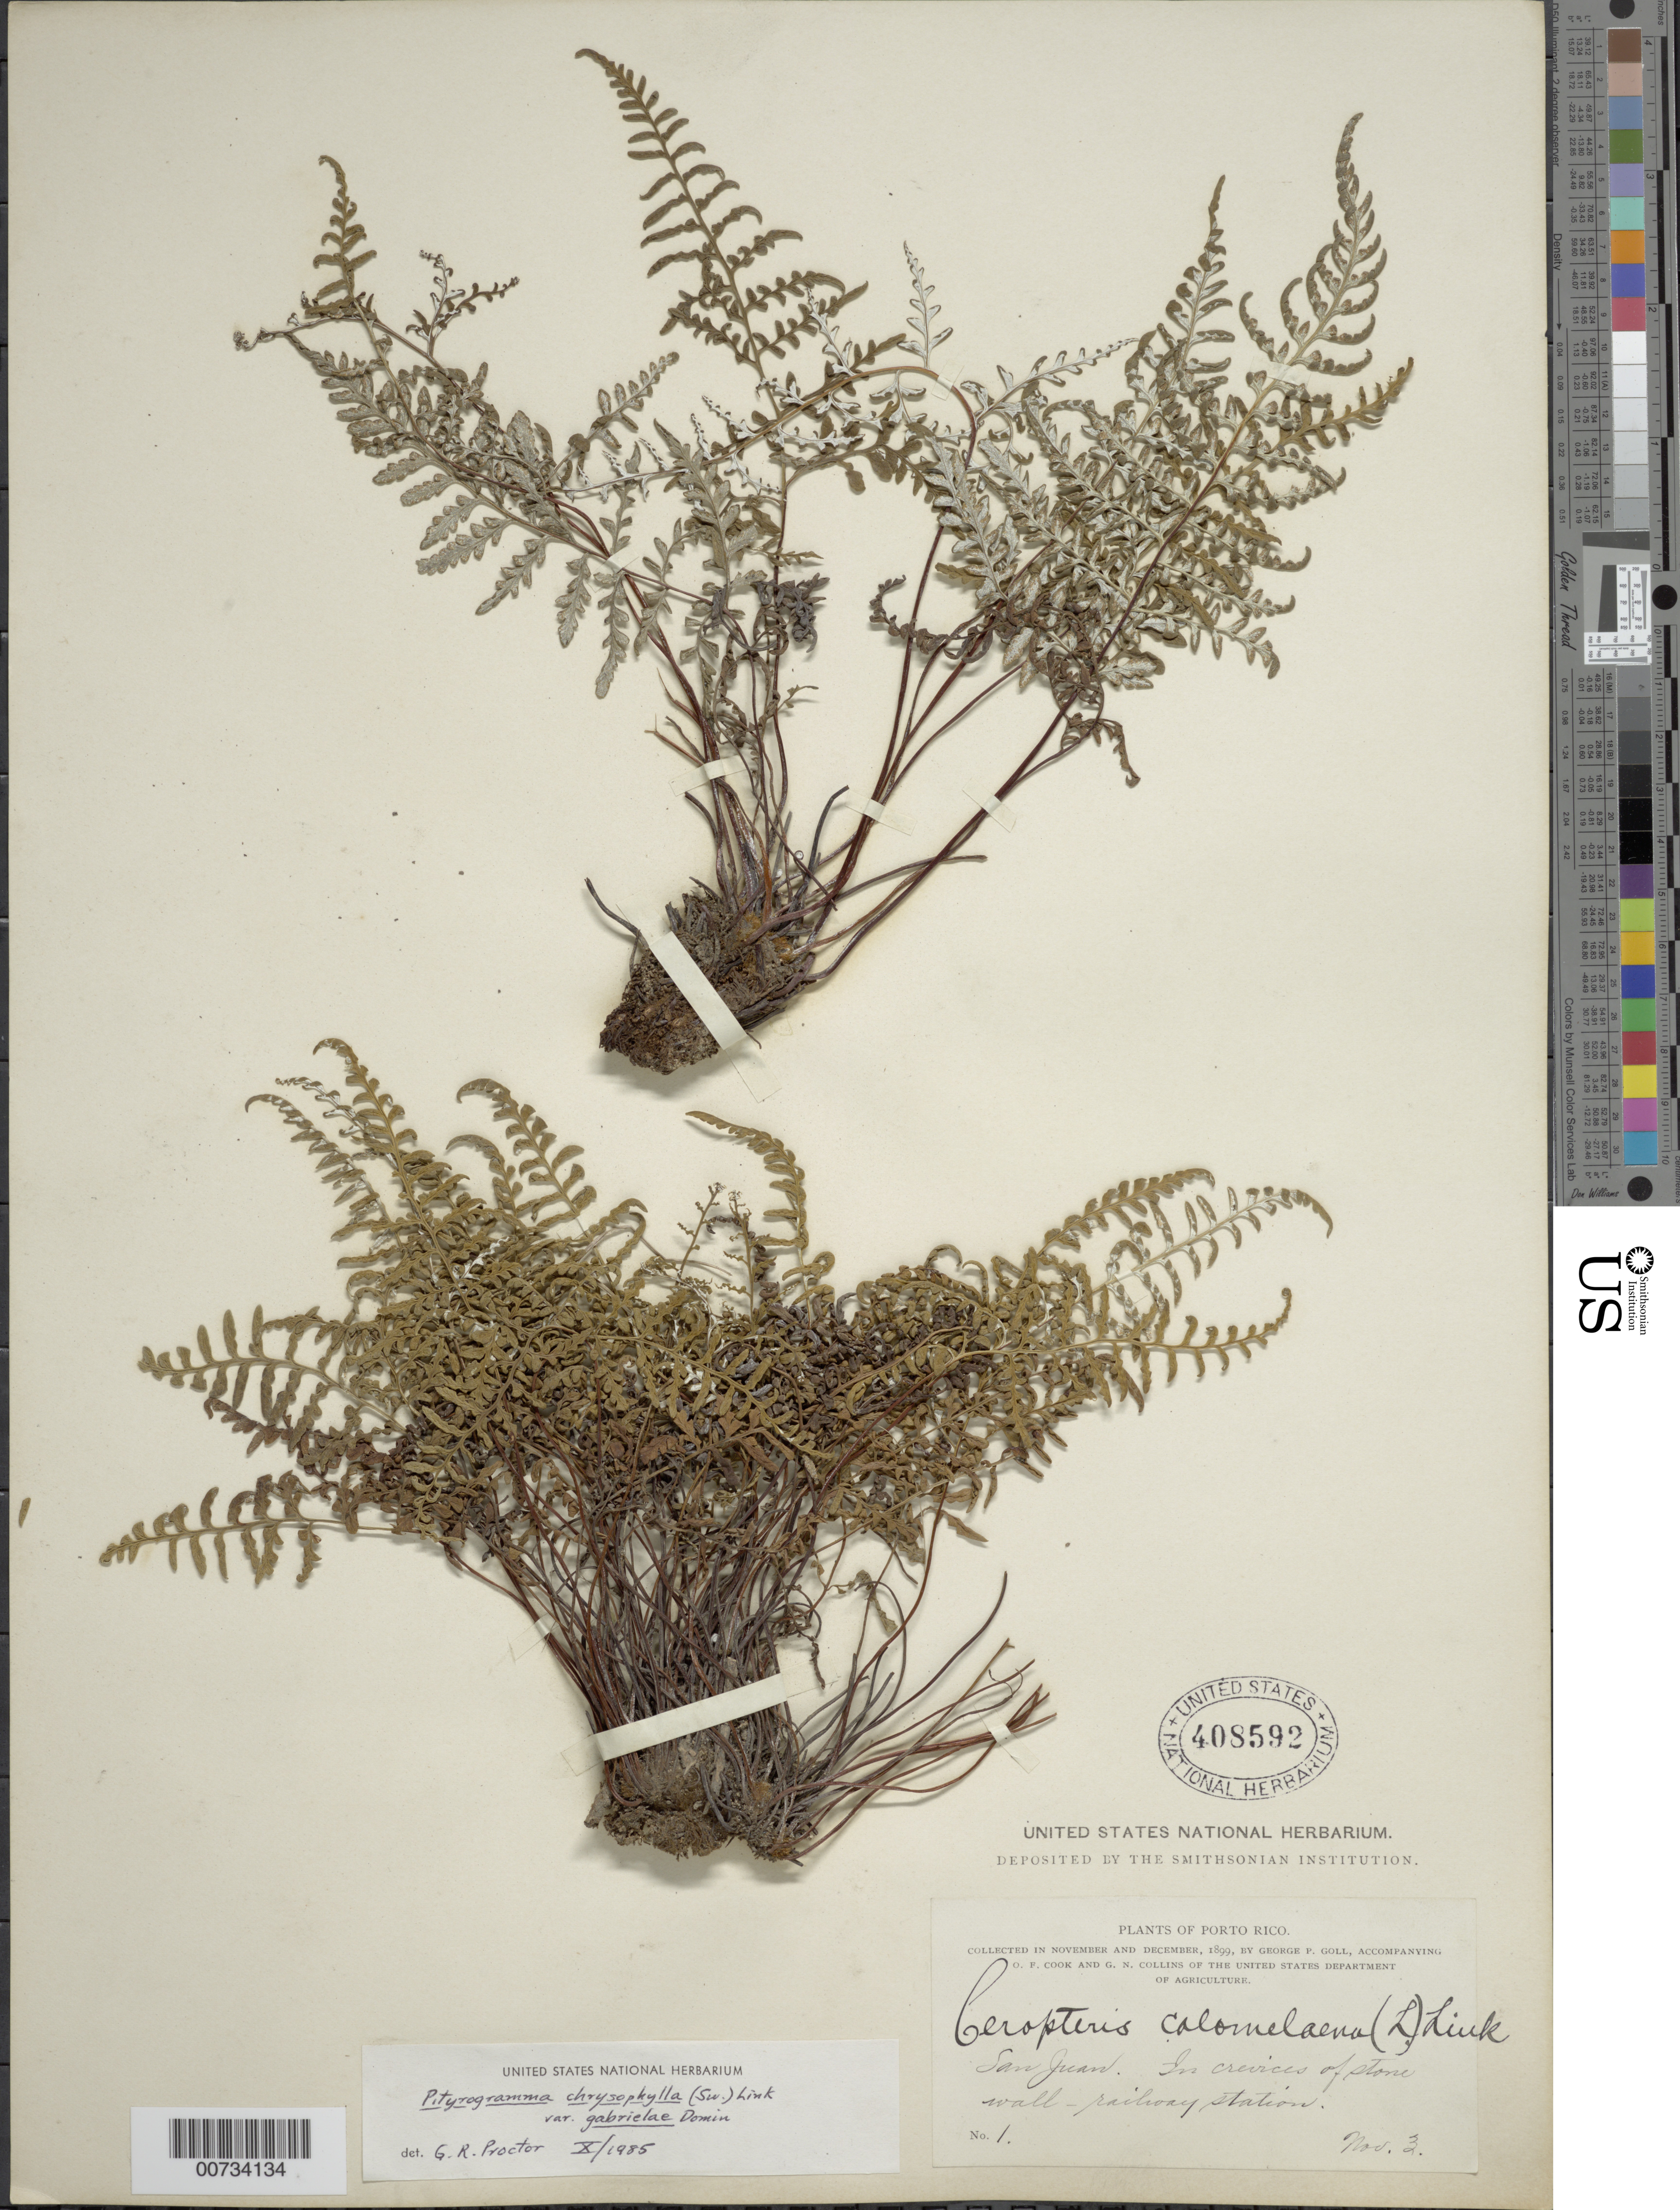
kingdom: Plantae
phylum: Tracheophyta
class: Polypodiopsida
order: Polypodiales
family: Pteridaceae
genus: Pityrogramma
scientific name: Pityrogramma chrysophylla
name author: (Sw.) Link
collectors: G. Goll, O. F. Cook & G. N. Collins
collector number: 1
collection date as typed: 03 Nov 1899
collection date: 1899-11-03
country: Puerto Rico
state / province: San Juan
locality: San Juan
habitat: In crevices of stone wall-railway station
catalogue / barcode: US 408592